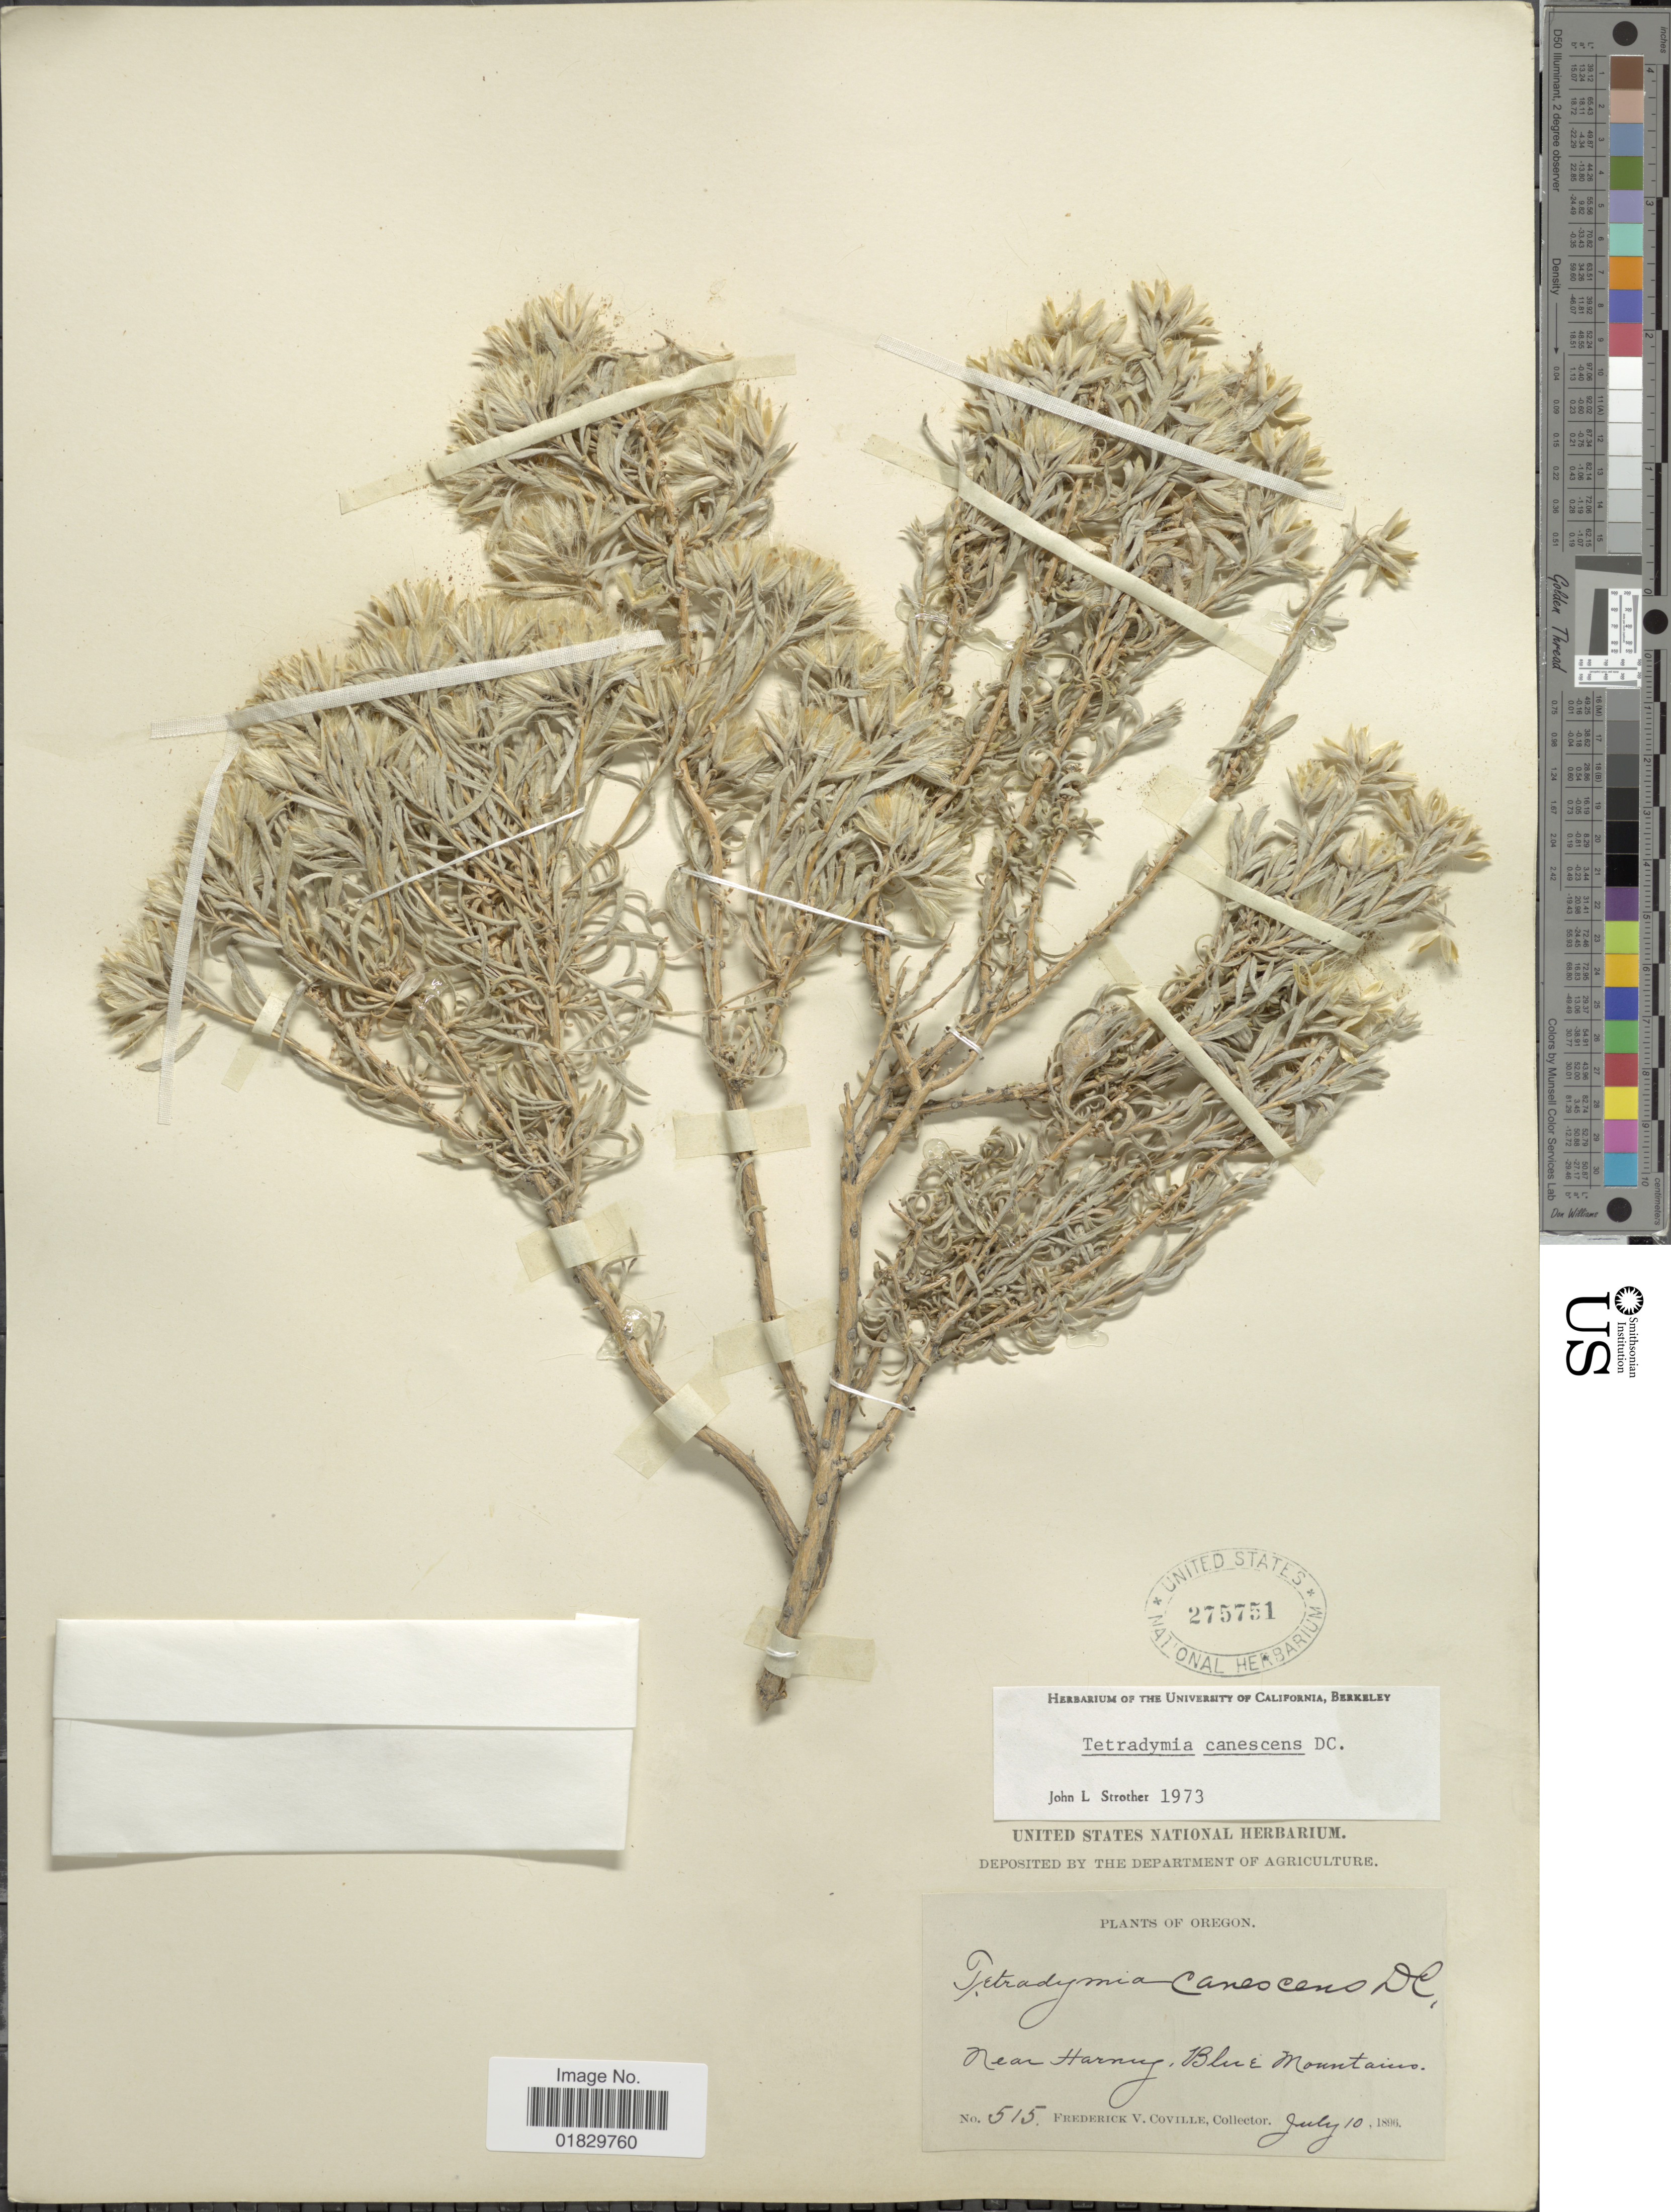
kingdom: Plantae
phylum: Tracheophyta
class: Magnoliopsida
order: Asterales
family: Asteraceae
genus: Tetradymia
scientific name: Tetradymia canescens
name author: DC.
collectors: F. V. Coville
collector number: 515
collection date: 1896-07-10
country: United States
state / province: Oregon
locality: Near Harney, Blue Mountains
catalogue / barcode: US 275751